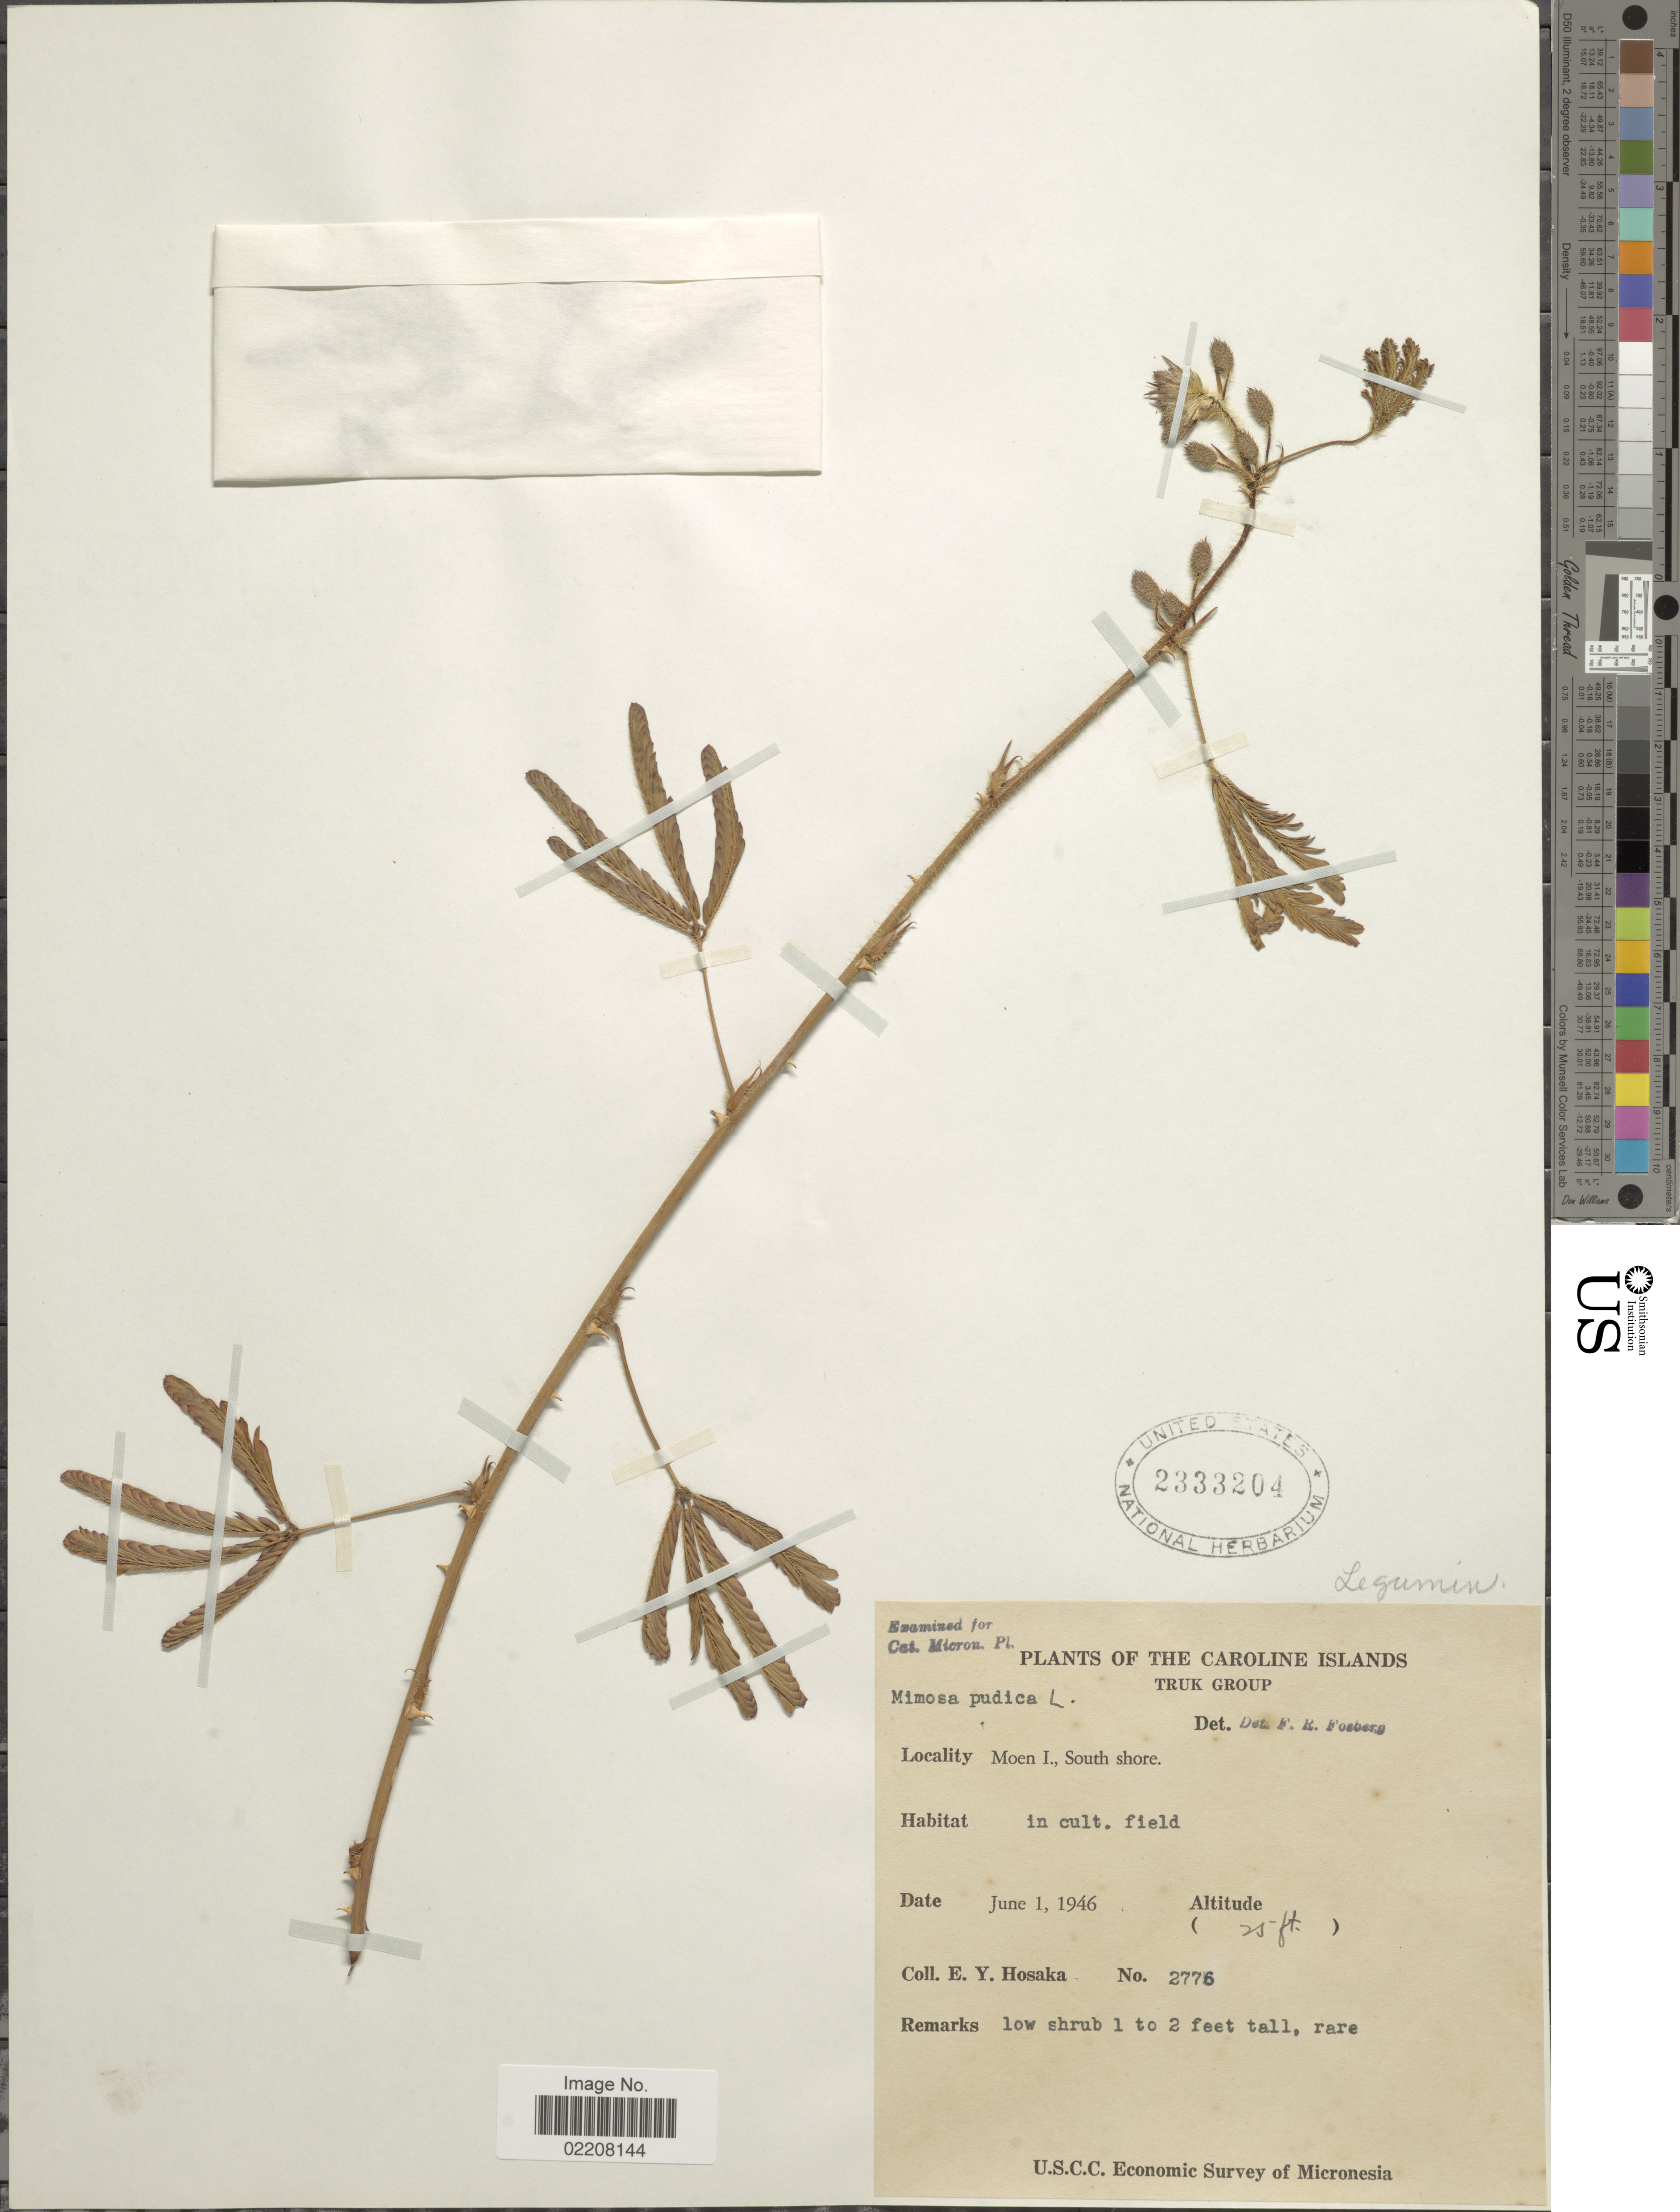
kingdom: Plantae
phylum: Tracheophyta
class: Magnoliopsida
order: Fabales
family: Fabaceae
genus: Mimosa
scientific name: Mimosa pudica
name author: L.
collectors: E. Y. Hosaka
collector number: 2776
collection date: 1946-06-01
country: Micronesia, Federated States of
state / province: Truk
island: Moen [Wono]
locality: Moen I., South shore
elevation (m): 8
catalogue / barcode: US 2333204